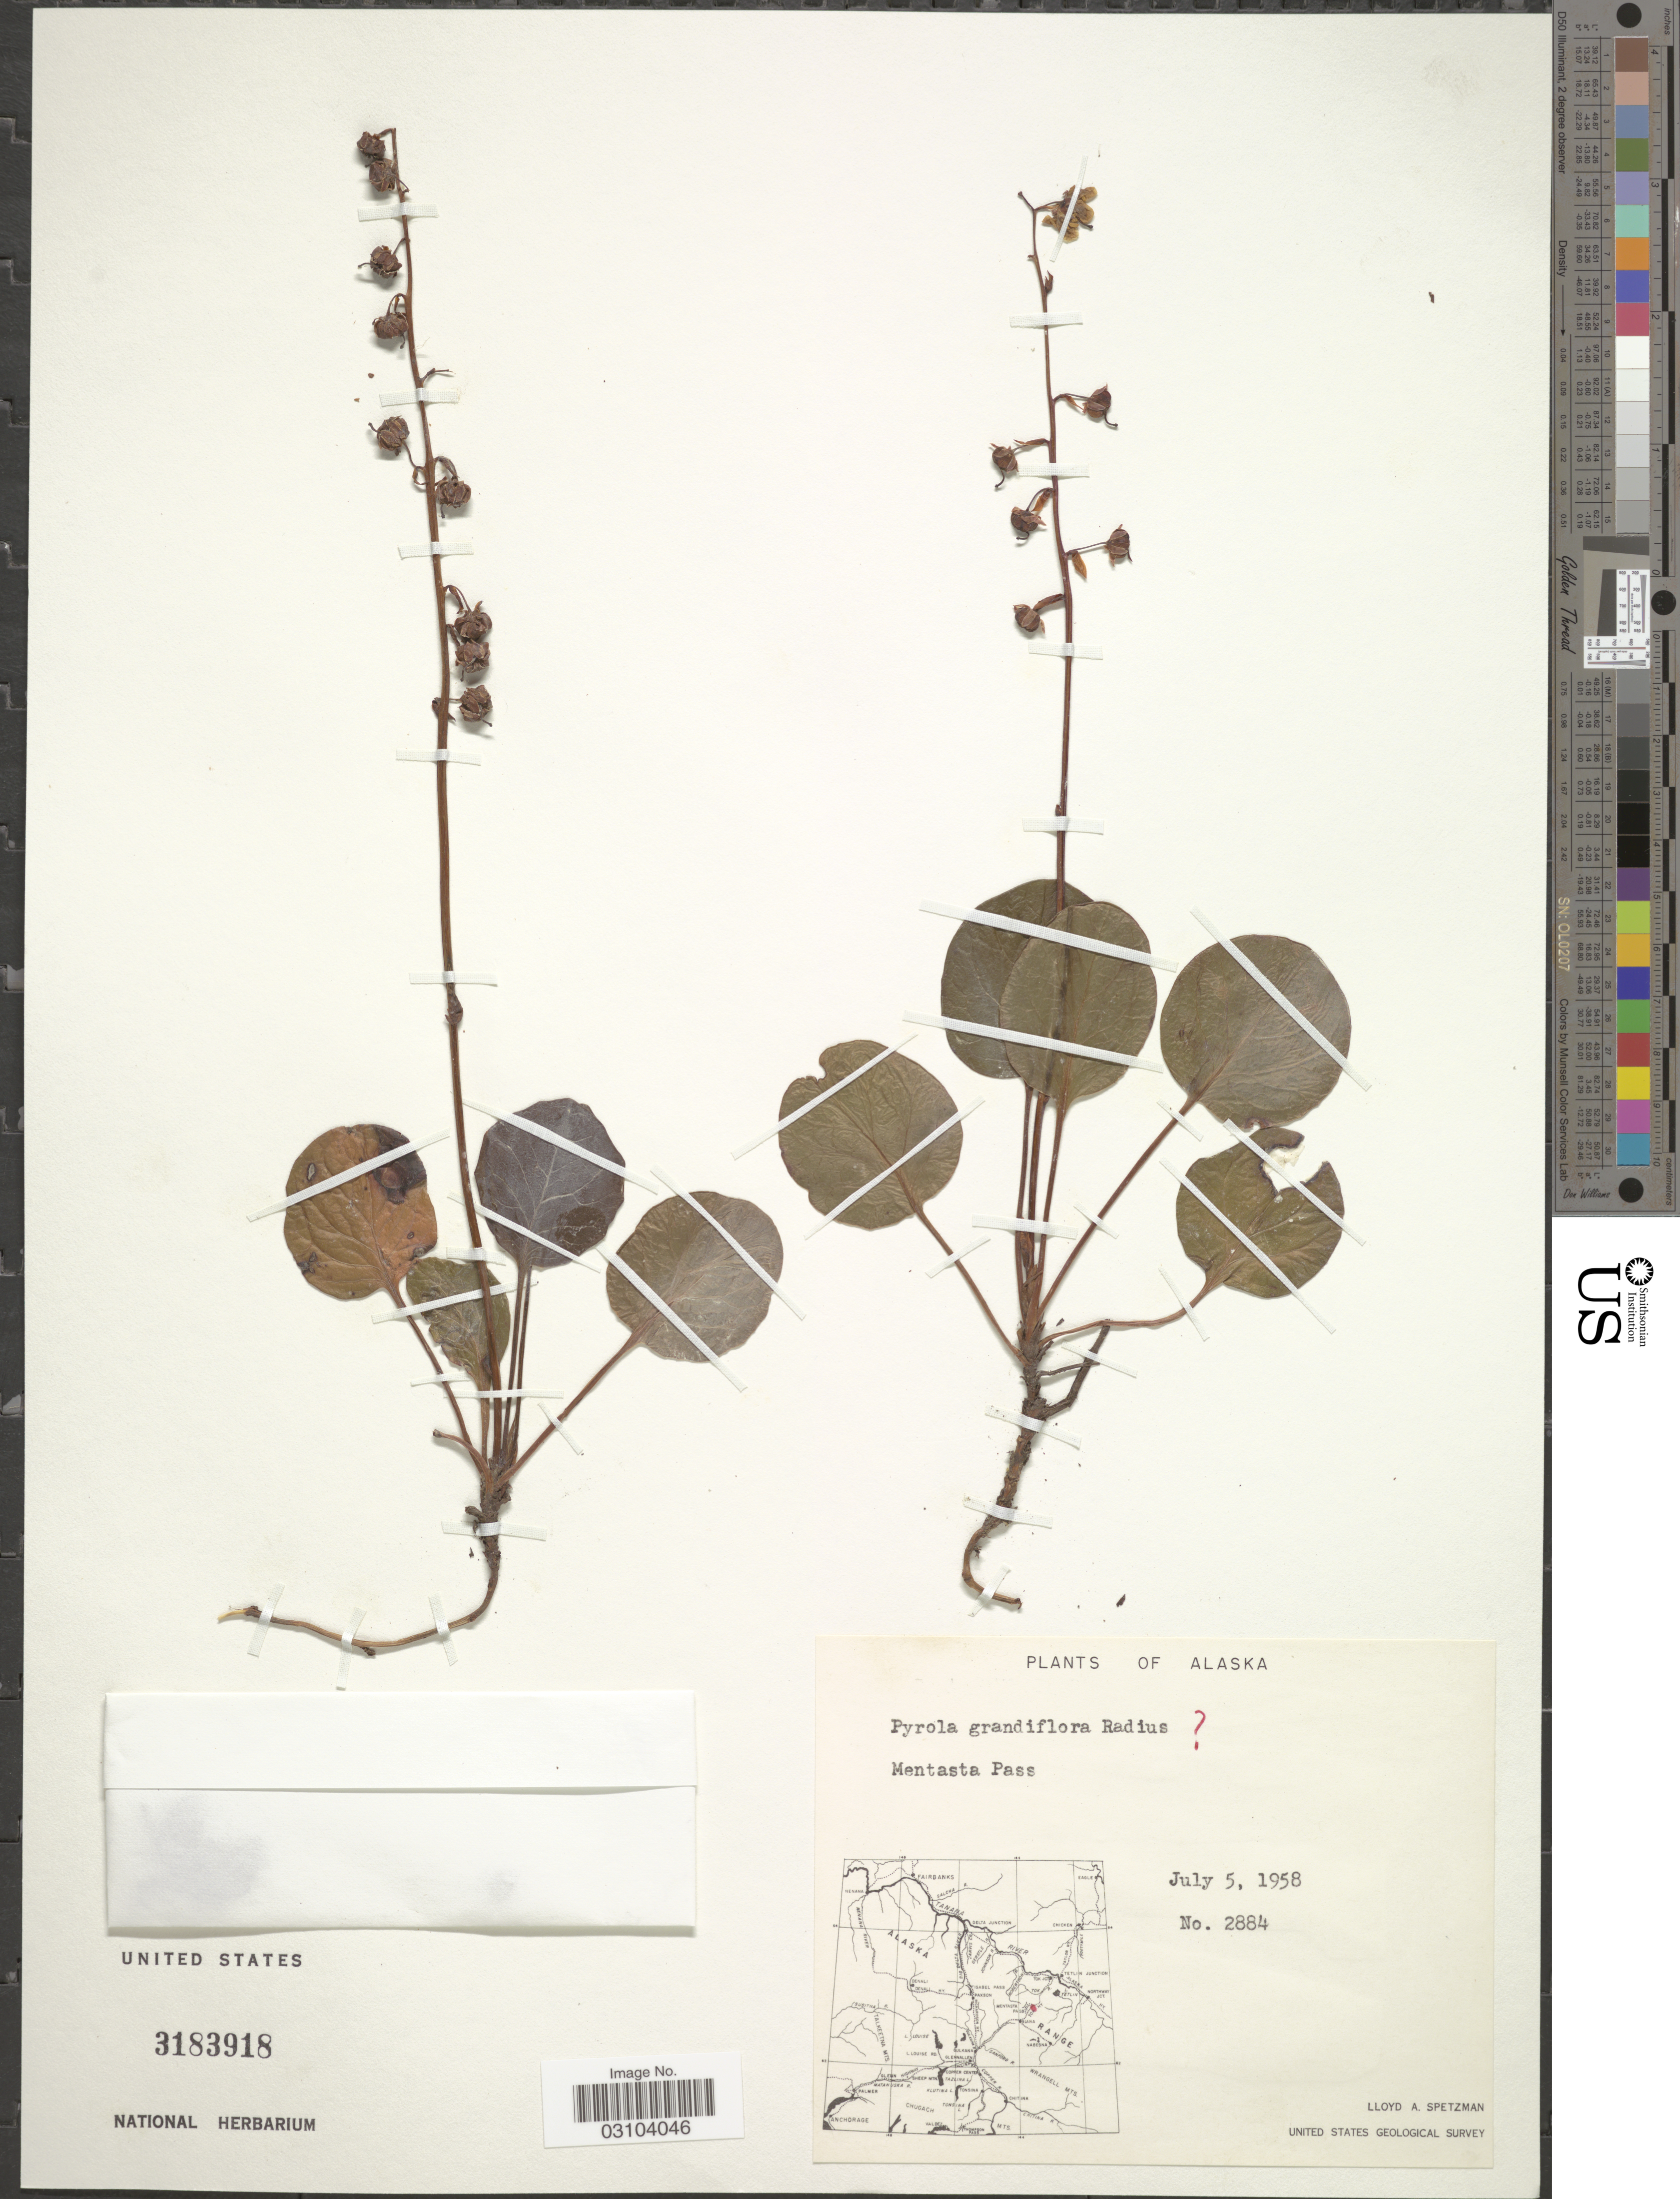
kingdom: Plantae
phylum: Tracheophyta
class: Magnoliopsida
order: Ericales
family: Ericaceae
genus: Pyrola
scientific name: Pyrola grandiflora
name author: Radius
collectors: L. Spetzman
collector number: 2884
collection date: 1958-07-05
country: United States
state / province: Alaska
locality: Mentasta Pass.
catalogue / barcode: US 3183918